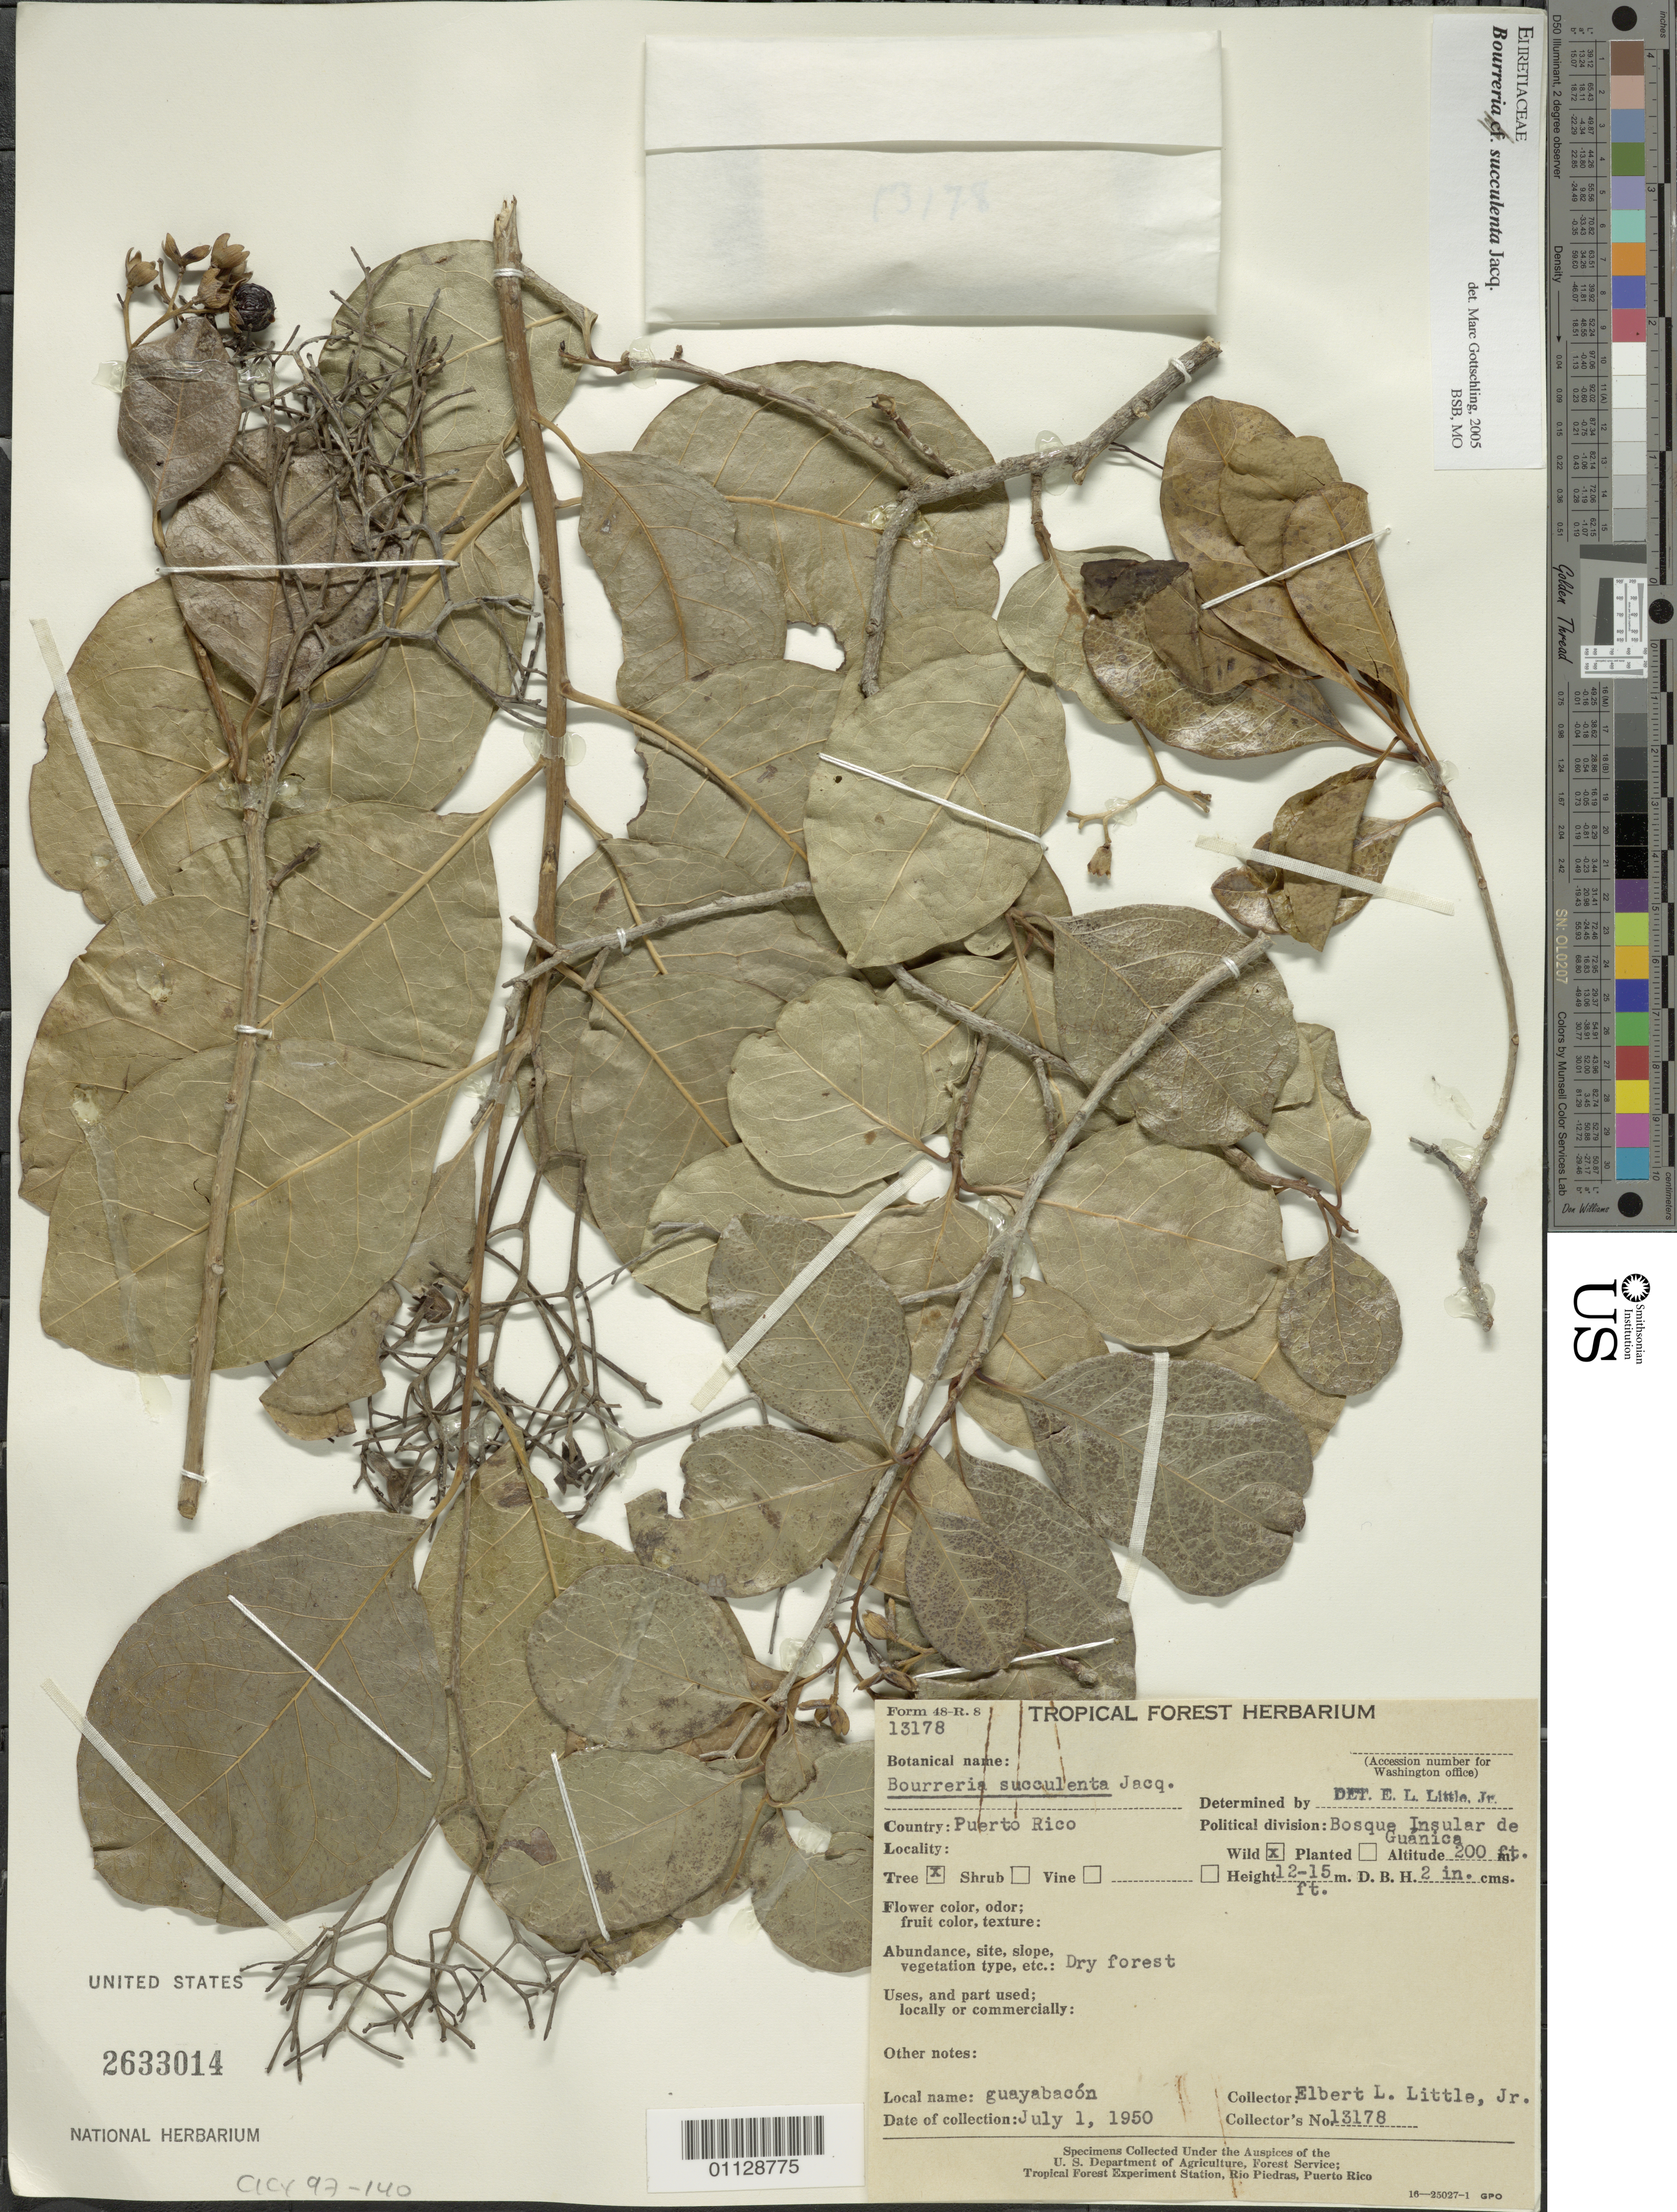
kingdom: Plantae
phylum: Tracheophyta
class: Magnoliopsida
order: Boraginales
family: Ehretiaceae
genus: Bourreria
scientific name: Bourreria succulenta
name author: Jacq.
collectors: E. L. Little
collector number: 13178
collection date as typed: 01 Jul 1950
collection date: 1950-07-01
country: Puerto Rico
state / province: Guayama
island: Puerto Rico I.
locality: Dry Forest. Height: 12-15 feet; diameter: 2 inches,Shape: Tree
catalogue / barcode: US 2633014